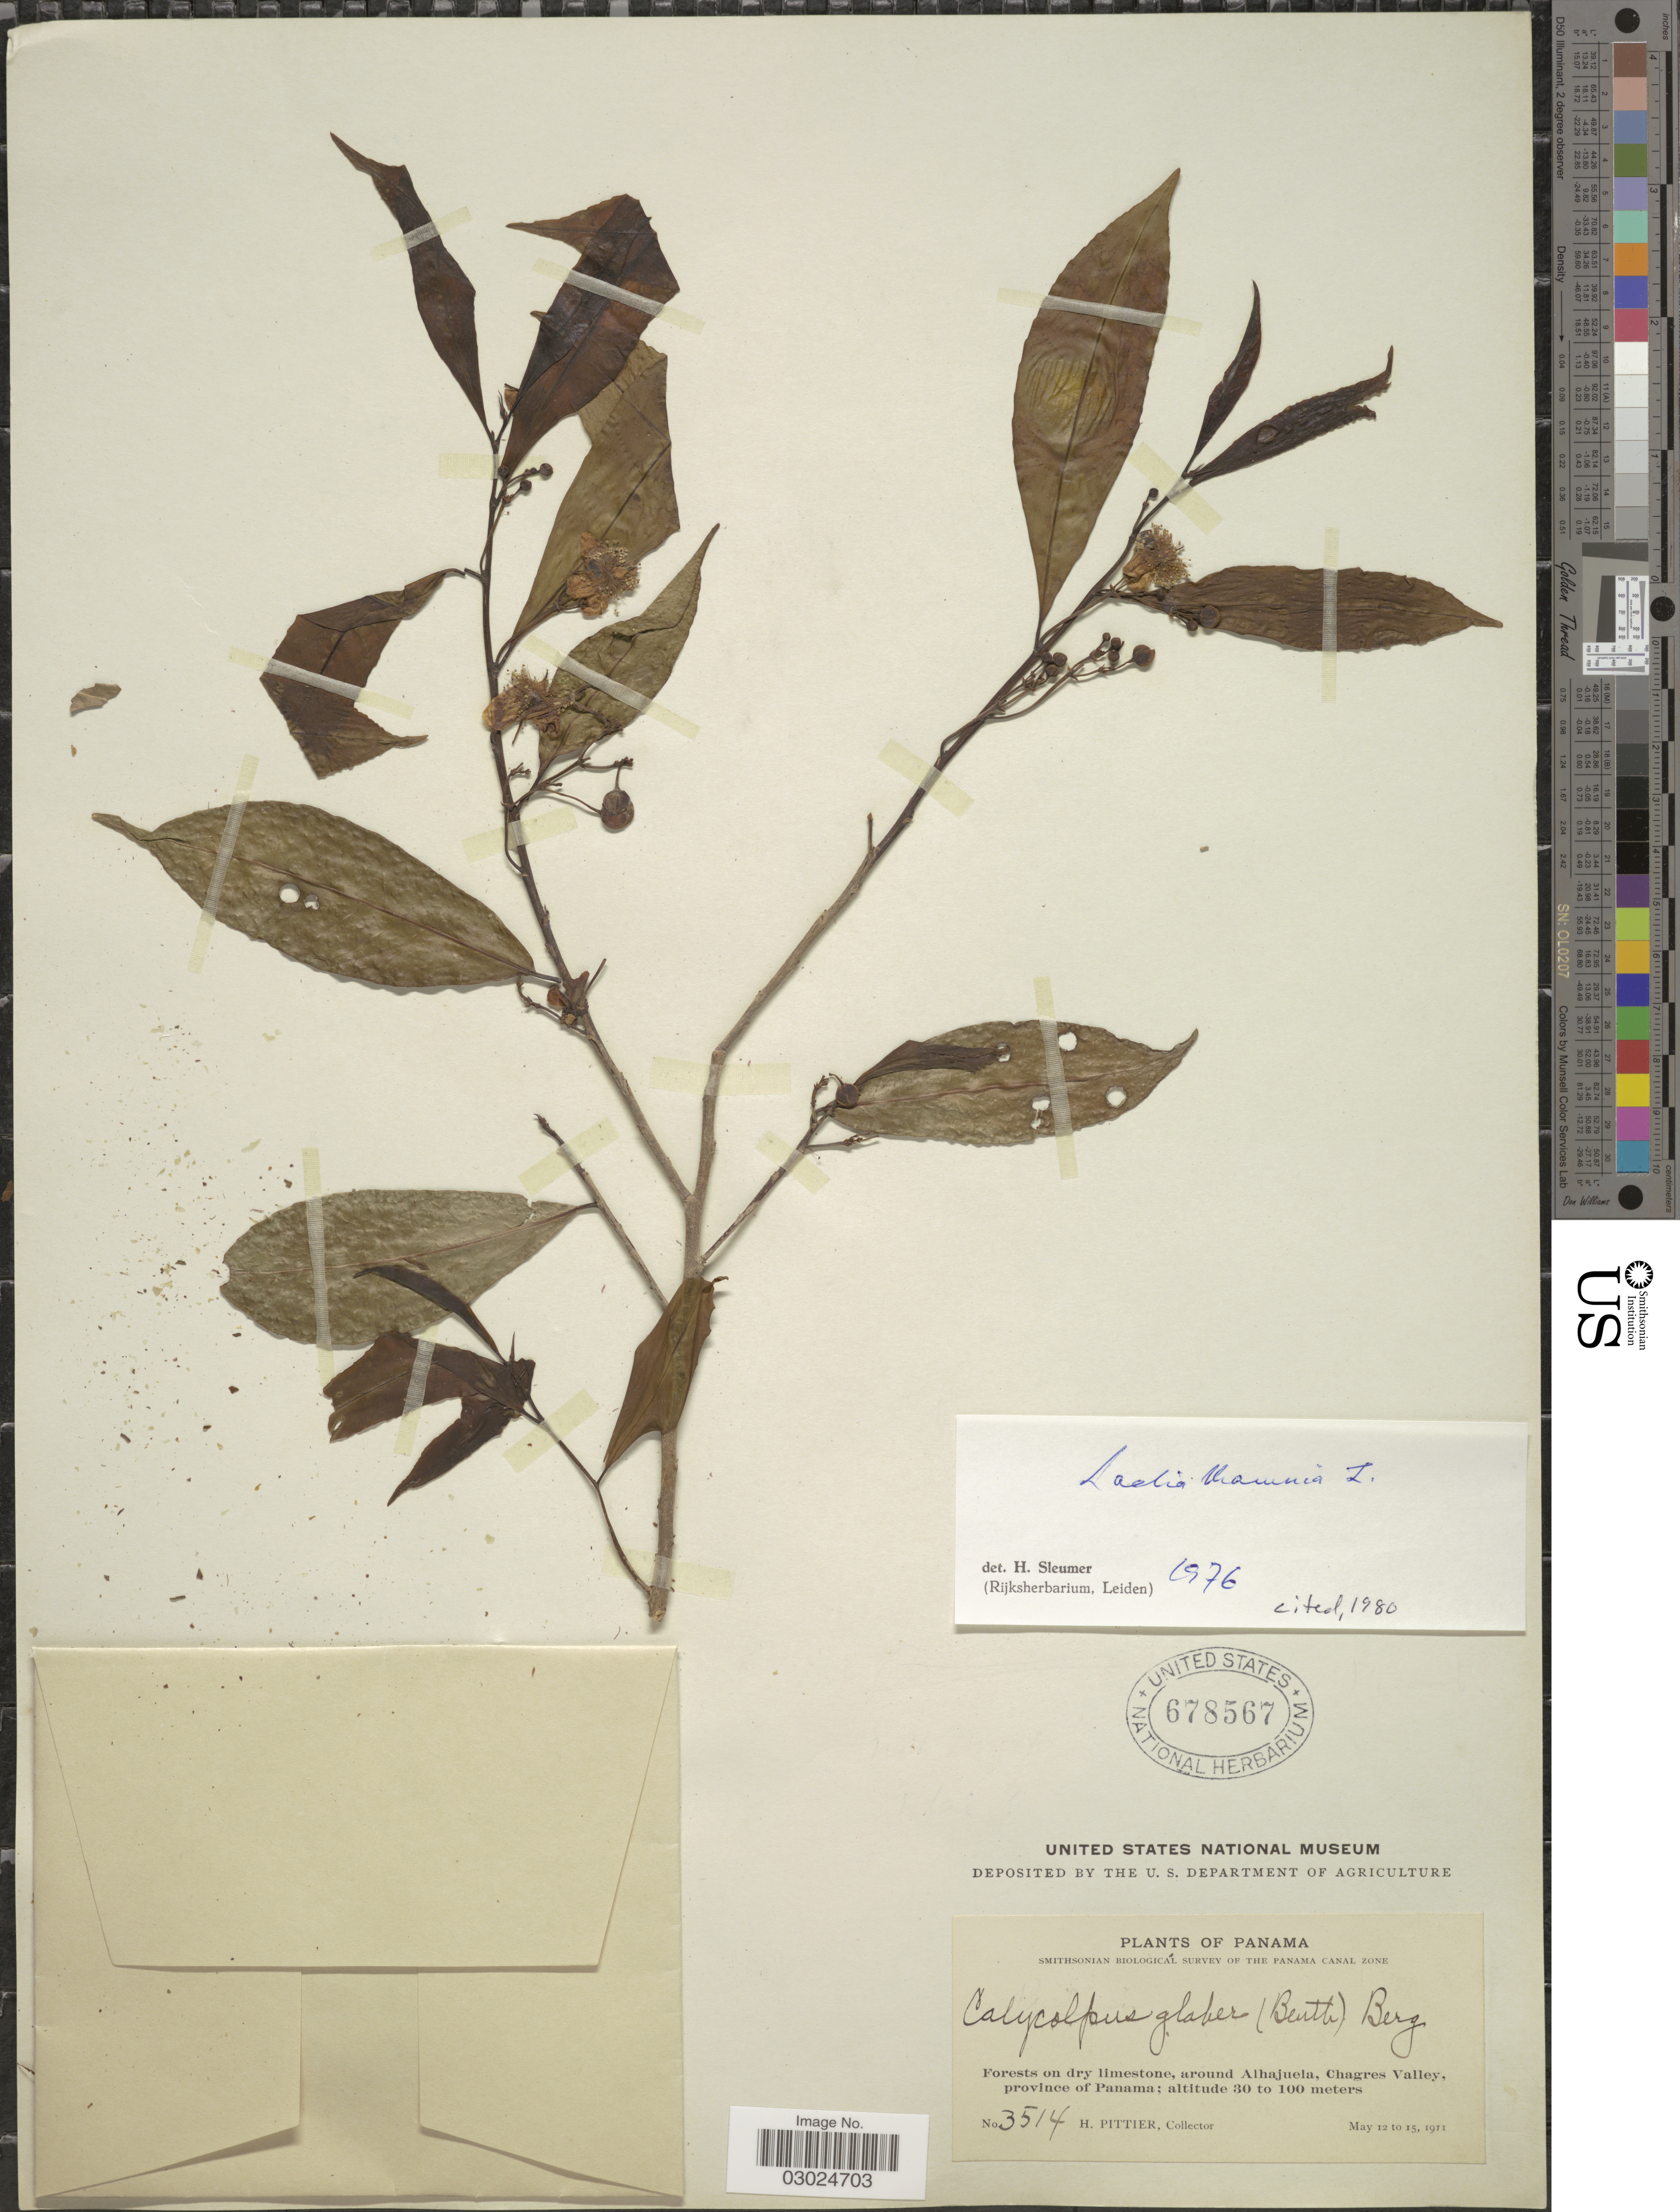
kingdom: Plantae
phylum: Tracheophyta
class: Magnoliopsida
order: Malpighiales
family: Salicaceae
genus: Laetia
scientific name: Laetia thamnia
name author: L.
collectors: H. F. Pittier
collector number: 3514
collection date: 1911-05-12/1911-05-15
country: Panama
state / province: Panamá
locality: Forests on dry limestone, around Alhajuela, Chagres Valley.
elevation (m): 30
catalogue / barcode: US 678567